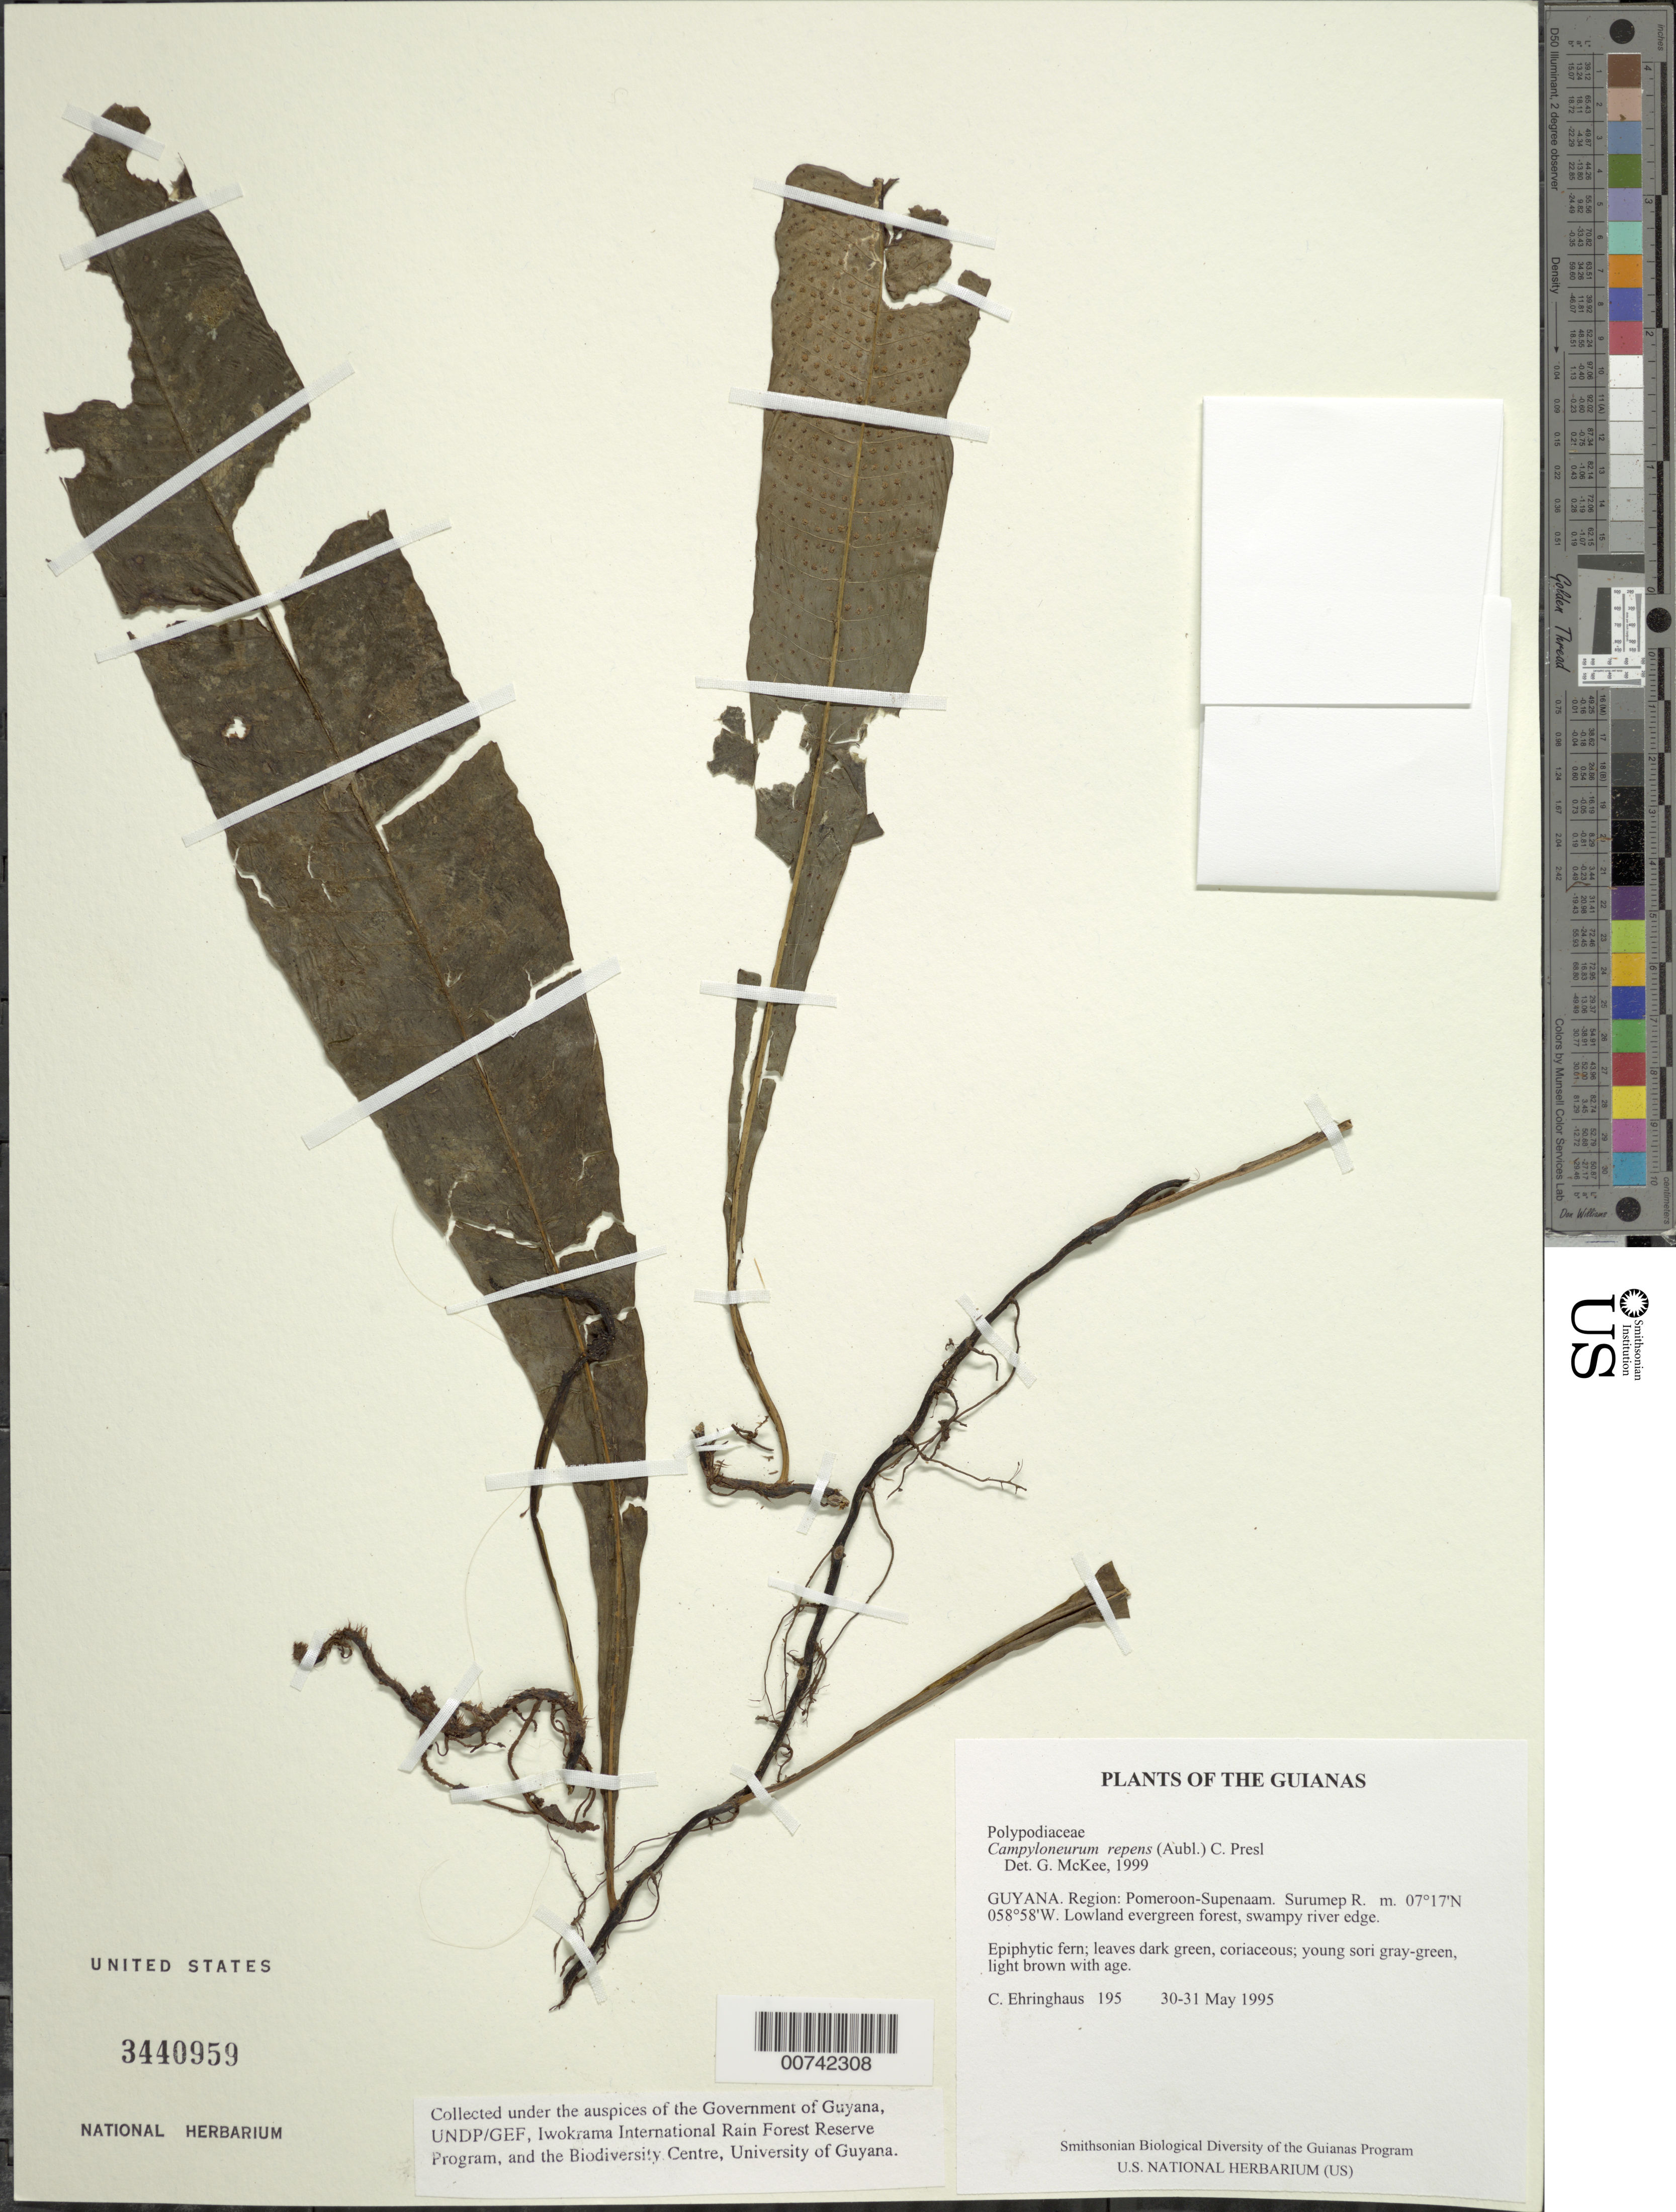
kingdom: Plantae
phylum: Tracheophyta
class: Polypodiopsida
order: Polypodiales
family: Polypodiaceae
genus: Campyloneurum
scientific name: Campyloneurum repens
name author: (Aubl.) C. Presl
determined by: McKee, G. S., (US), NMNH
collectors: C. Ehringhaus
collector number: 195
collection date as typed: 30-31 May 1995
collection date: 1995-05-30/1995-05-31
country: Guyana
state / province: Pomeroon-Supenaam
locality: Surumep R.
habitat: Lowland evergreen forest, swampy river edge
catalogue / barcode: US 3440959